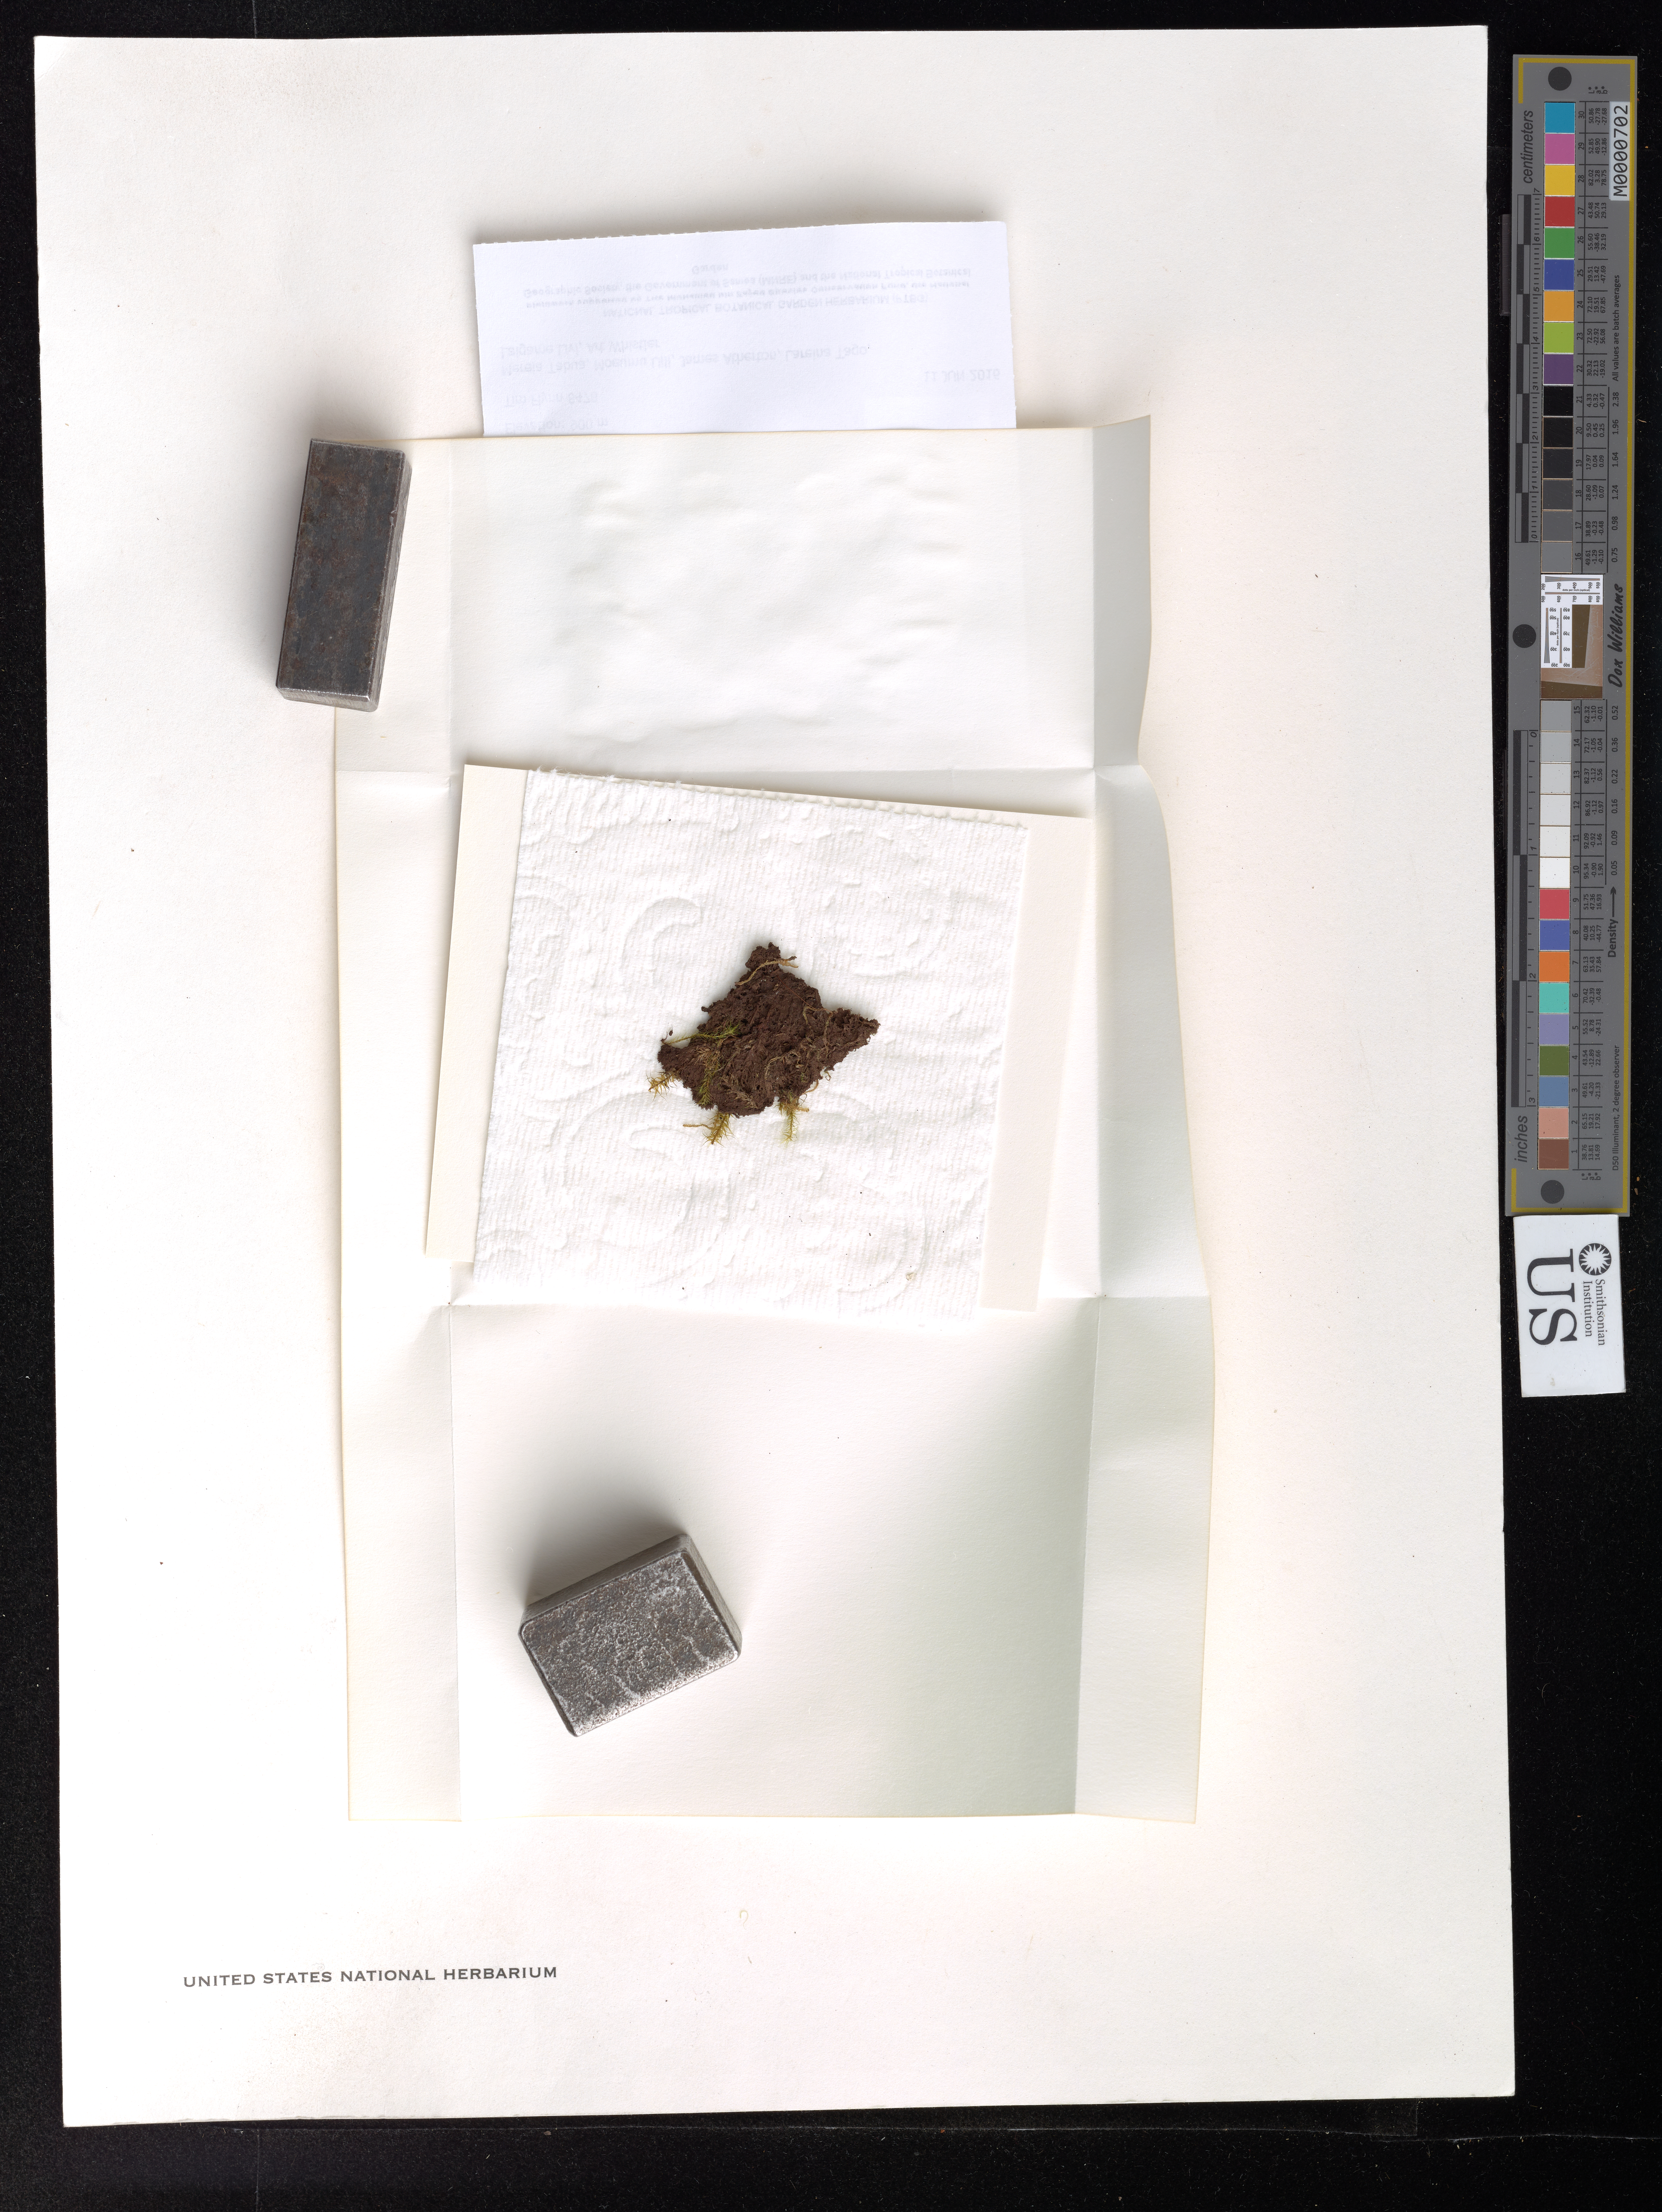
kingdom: Fungi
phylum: Ascomycota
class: Lecanoromycetes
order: Peltigerales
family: Pannariaceae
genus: Pannaria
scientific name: Pannaria sp.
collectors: T. W. Flynn et al.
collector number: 8478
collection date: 2016-06-11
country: Samoa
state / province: Tuamasaga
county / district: Upolu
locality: Mt. Fiamoe, from radio towers along ridge between the two craters.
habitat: Disturbed forest.W/ Spiranthemum, Weinmannia, Ficus, Freycinetia, et al.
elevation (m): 900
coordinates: -13.924678, -171.796422